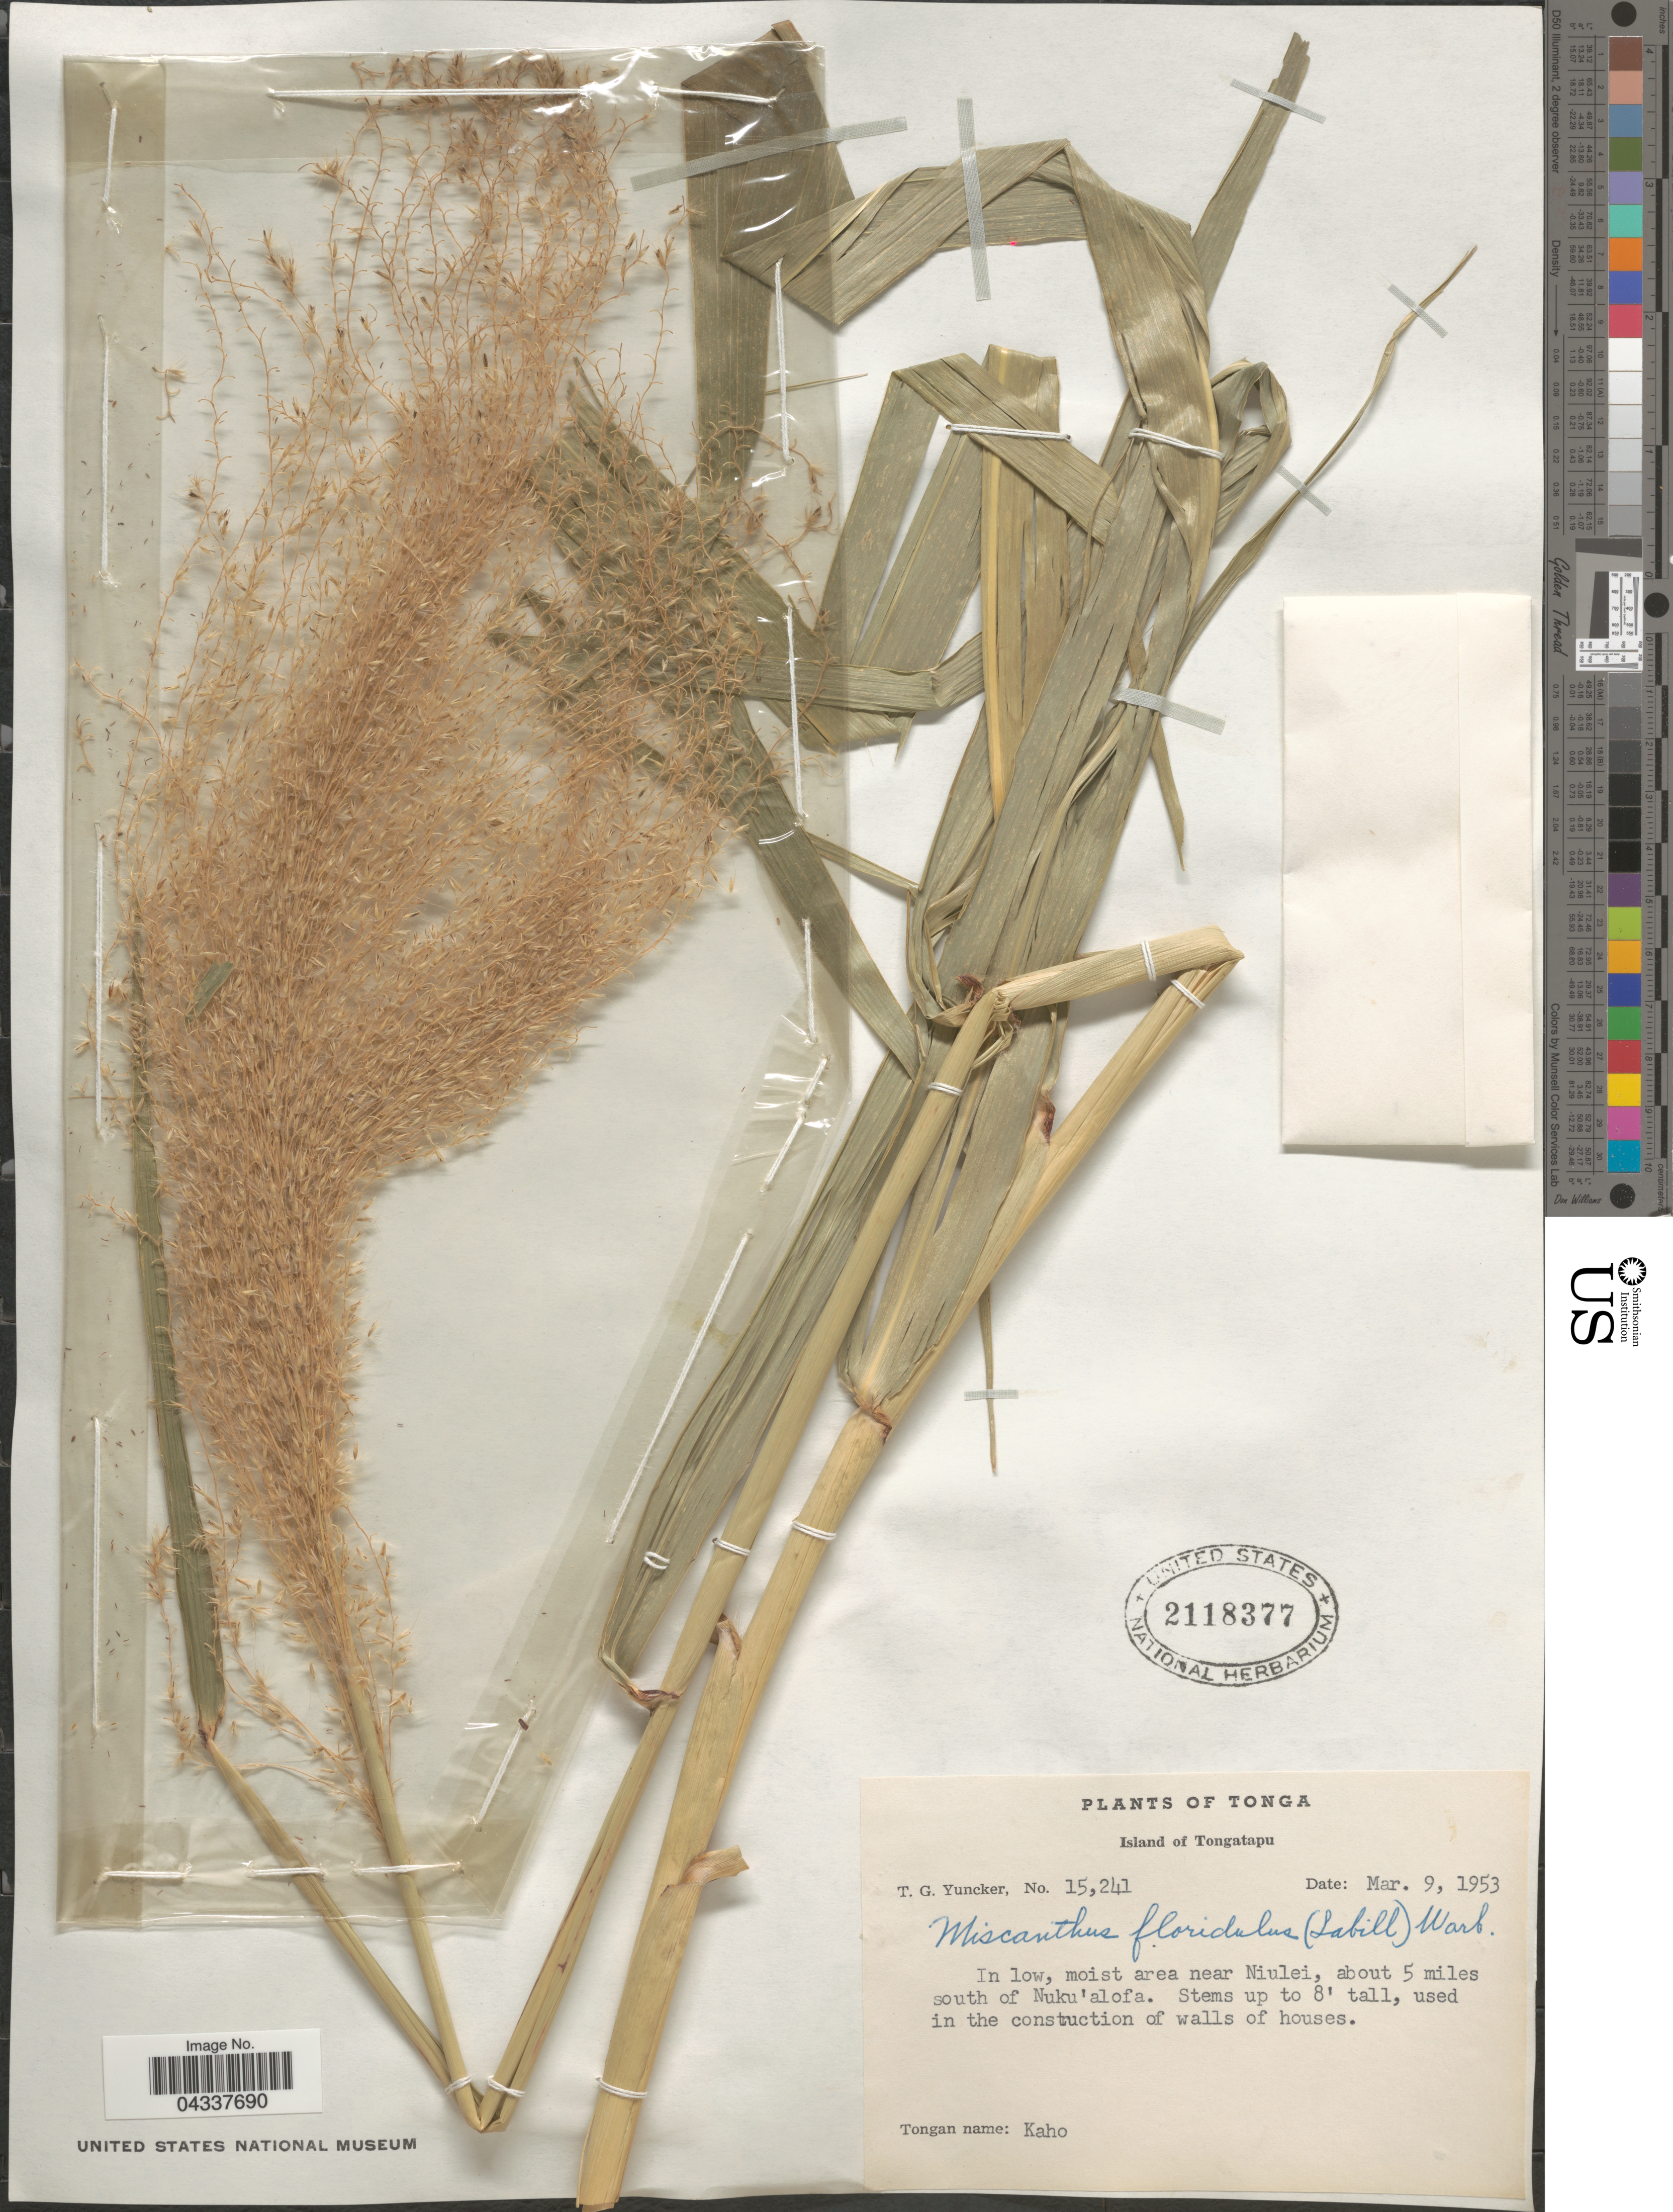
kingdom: Plantae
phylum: Tracheophyta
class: Liliopsida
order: Poales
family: Poaceae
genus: Miscanthus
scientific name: Miscanthus floridulus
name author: (Labill.) Warb.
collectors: T. G. Yuncker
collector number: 15241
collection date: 1953-03-09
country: Tonga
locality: Island of Tongatapu. In low, moist area near Niulei, about 5 miles south of Nuku'alofa.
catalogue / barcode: US 2118377